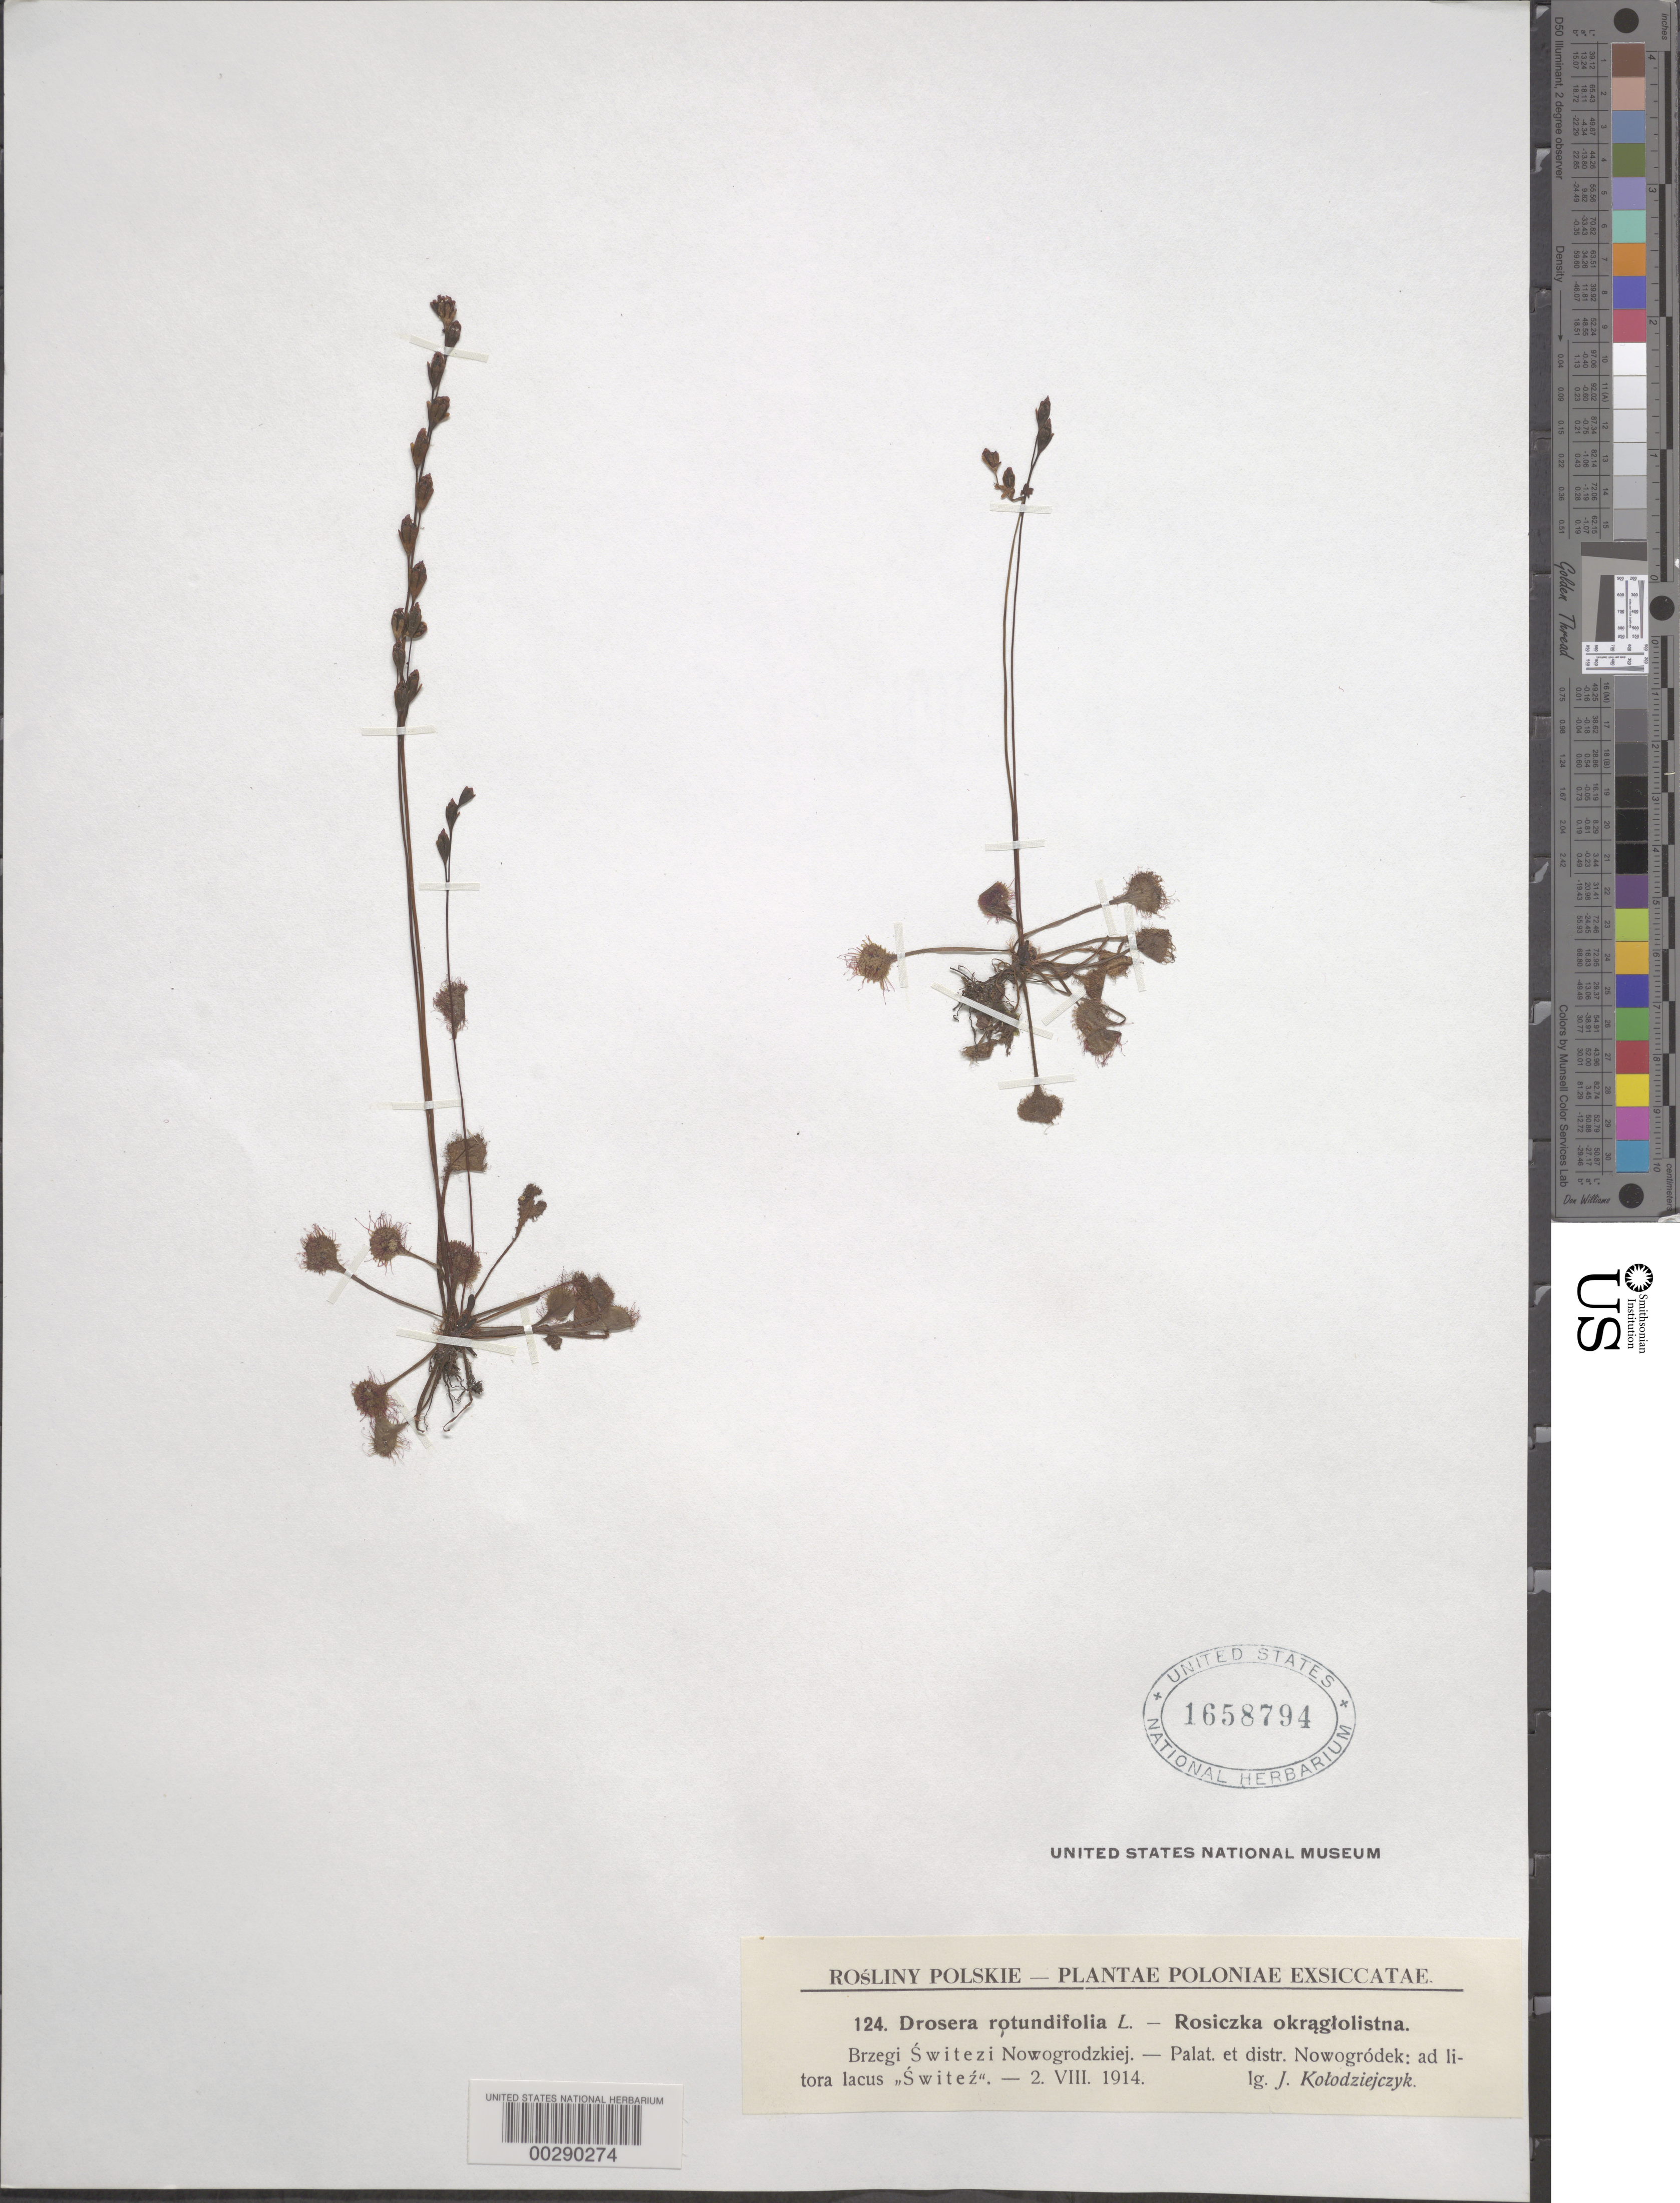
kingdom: Plantae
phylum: Tracheophyta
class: Magnoliopsida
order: Caryophyllales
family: Droseraceae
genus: Drosera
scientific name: Drosera rotundifolia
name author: L.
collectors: J. Kolodziejczyk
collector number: Pl. Poloniae Exsicc. 124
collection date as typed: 02 Aug 1914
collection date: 1914-08-02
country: Poland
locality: Nowogrodek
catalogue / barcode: US 1658794